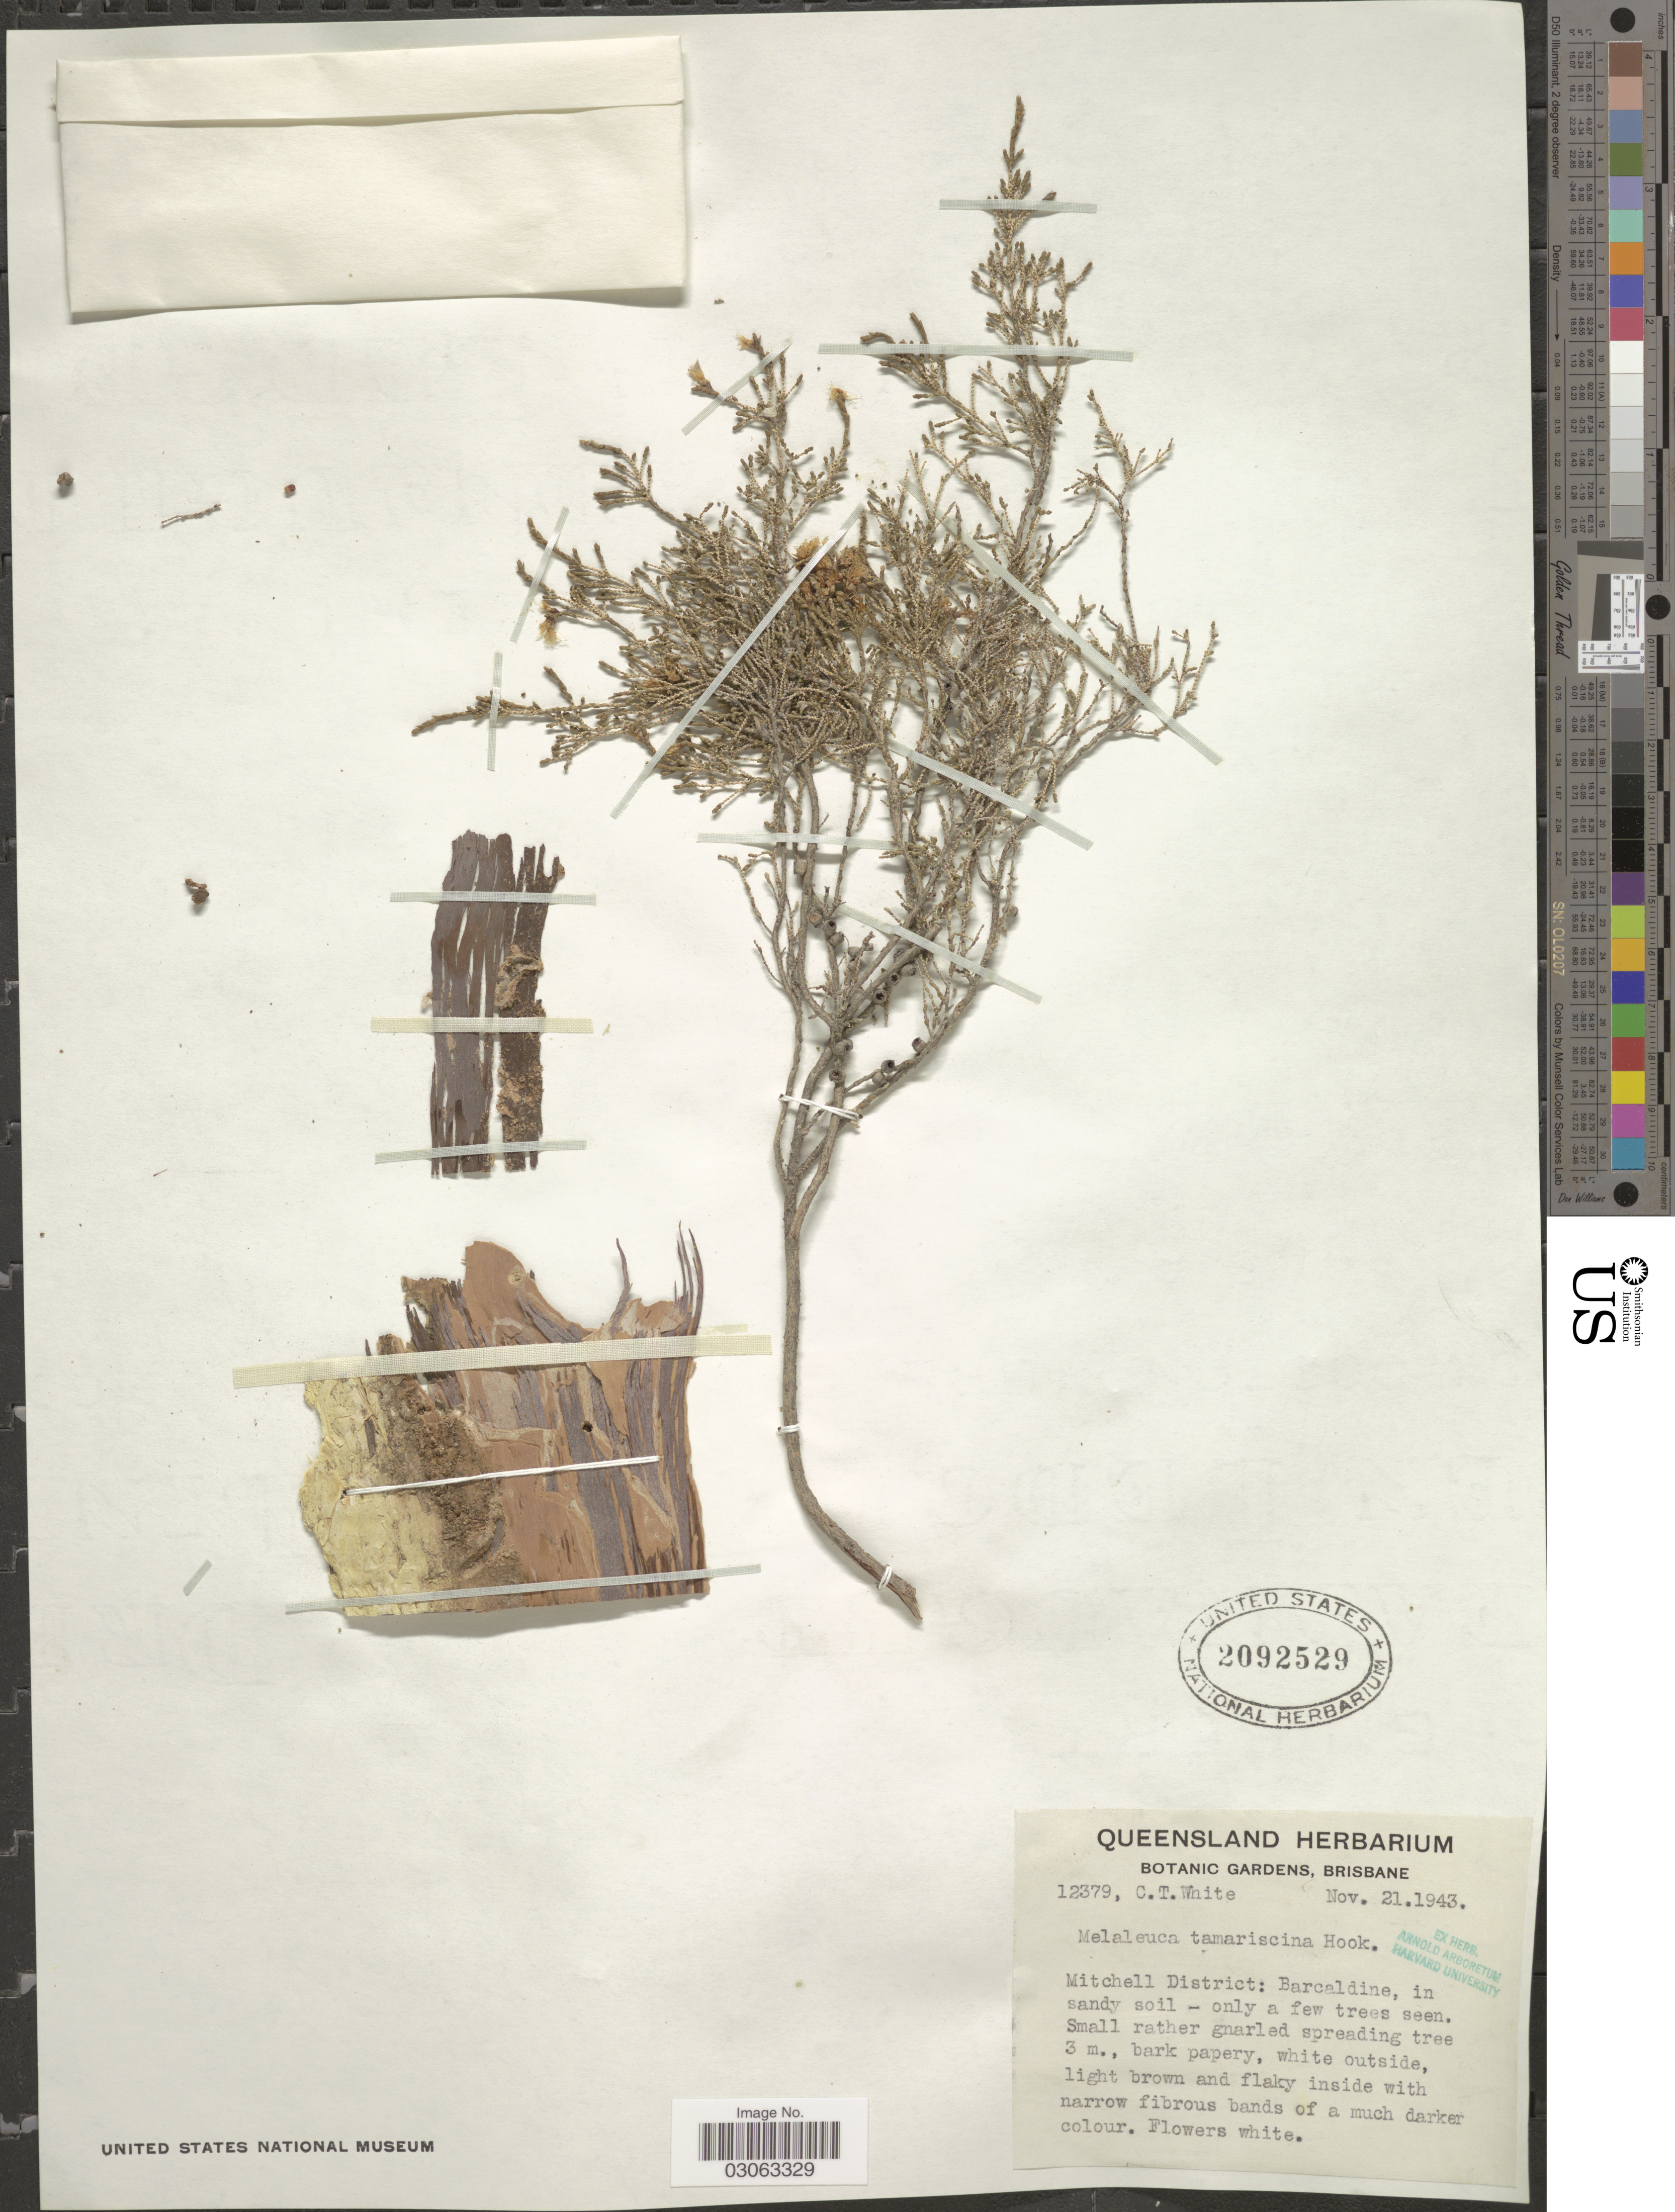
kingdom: Plantae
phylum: Tracheophyta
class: Magnoliopsida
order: Myrtales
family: Myrtaceae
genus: Melaleuca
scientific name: Melaleuca tamariscina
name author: Hook.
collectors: C. T. White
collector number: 12379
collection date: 1943-11-21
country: Australia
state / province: Queensland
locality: Mitchell District: Barcaldine, in sandy soil.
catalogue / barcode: US 2092529